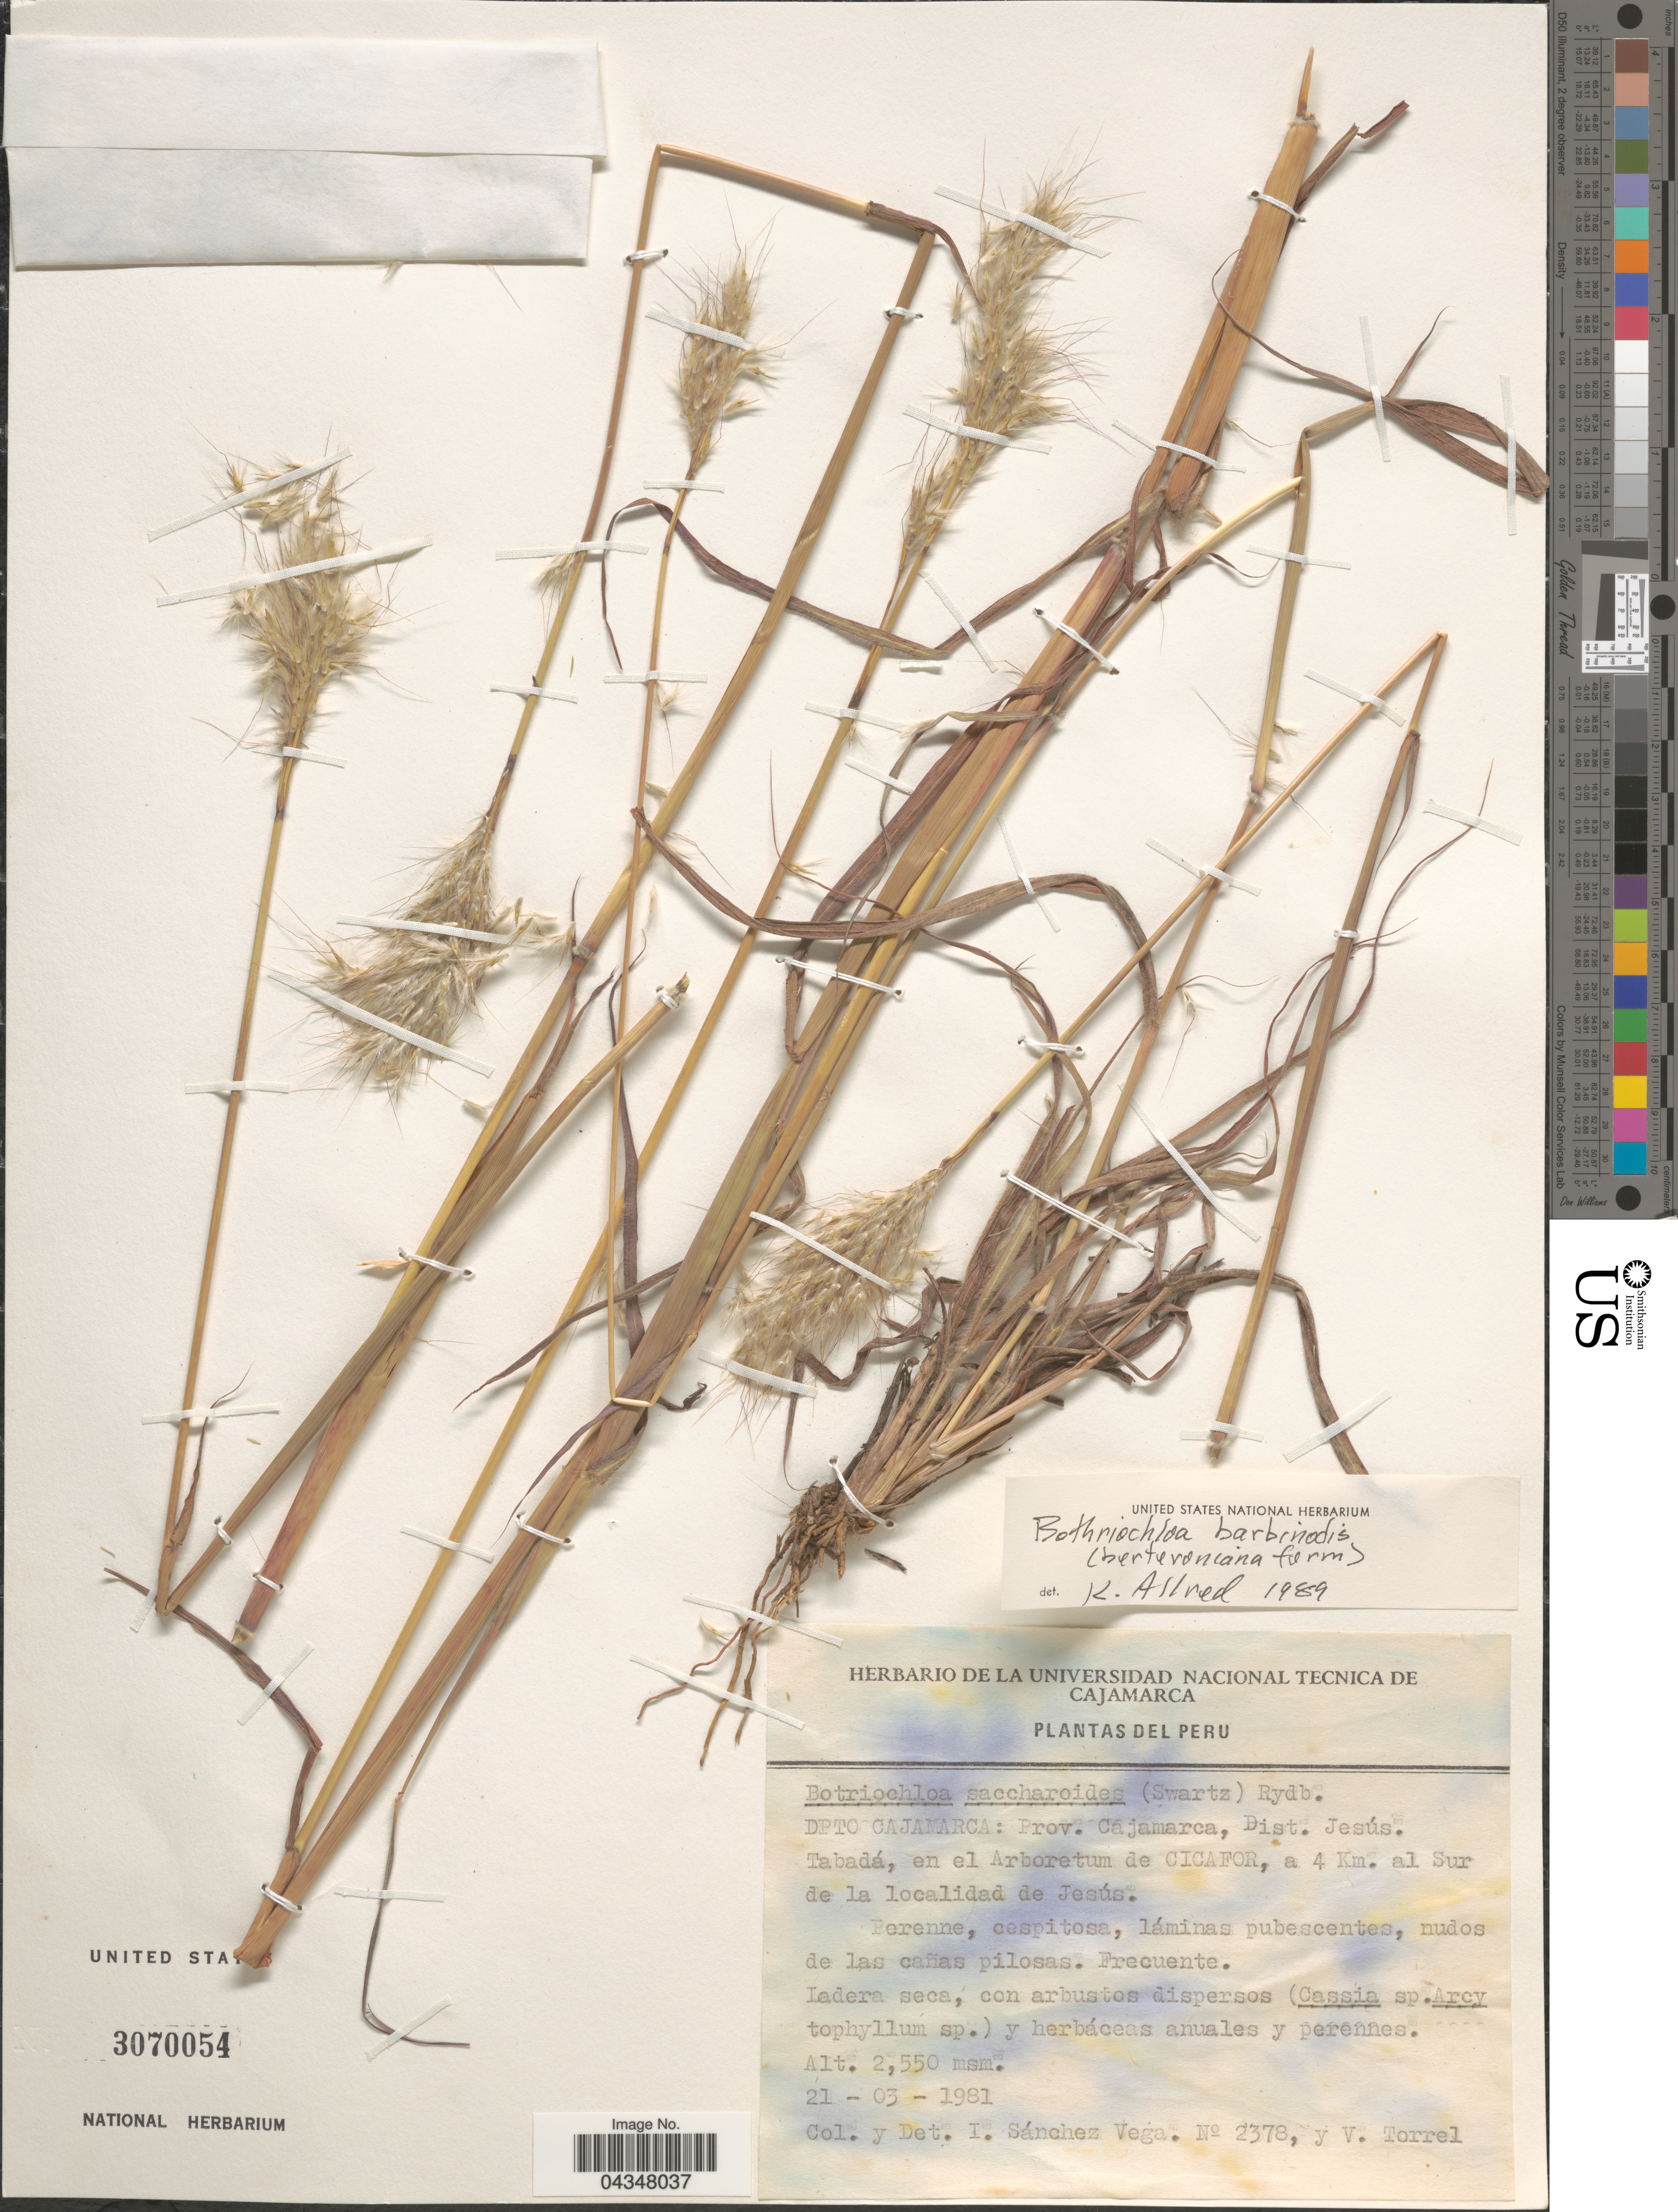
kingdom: Plantae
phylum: Tracheophyta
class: Liliopsida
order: Poales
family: Poaceae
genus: Bothriochloa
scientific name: Bothriochloa barbinodis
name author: (Lag.) Herter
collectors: I. Sánchez Vega & V. Torrel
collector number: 2378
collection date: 1981-03-21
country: Peru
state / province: Cajamarca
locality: Dpto Cajamarca: Prov. Cajamarca, Dist. Jesús. Tabadá, en el Arboretum de CICAFOR, a 4 Km. al Sur de la localidad de Jesús.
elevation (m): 2550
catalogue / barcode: US 3070054